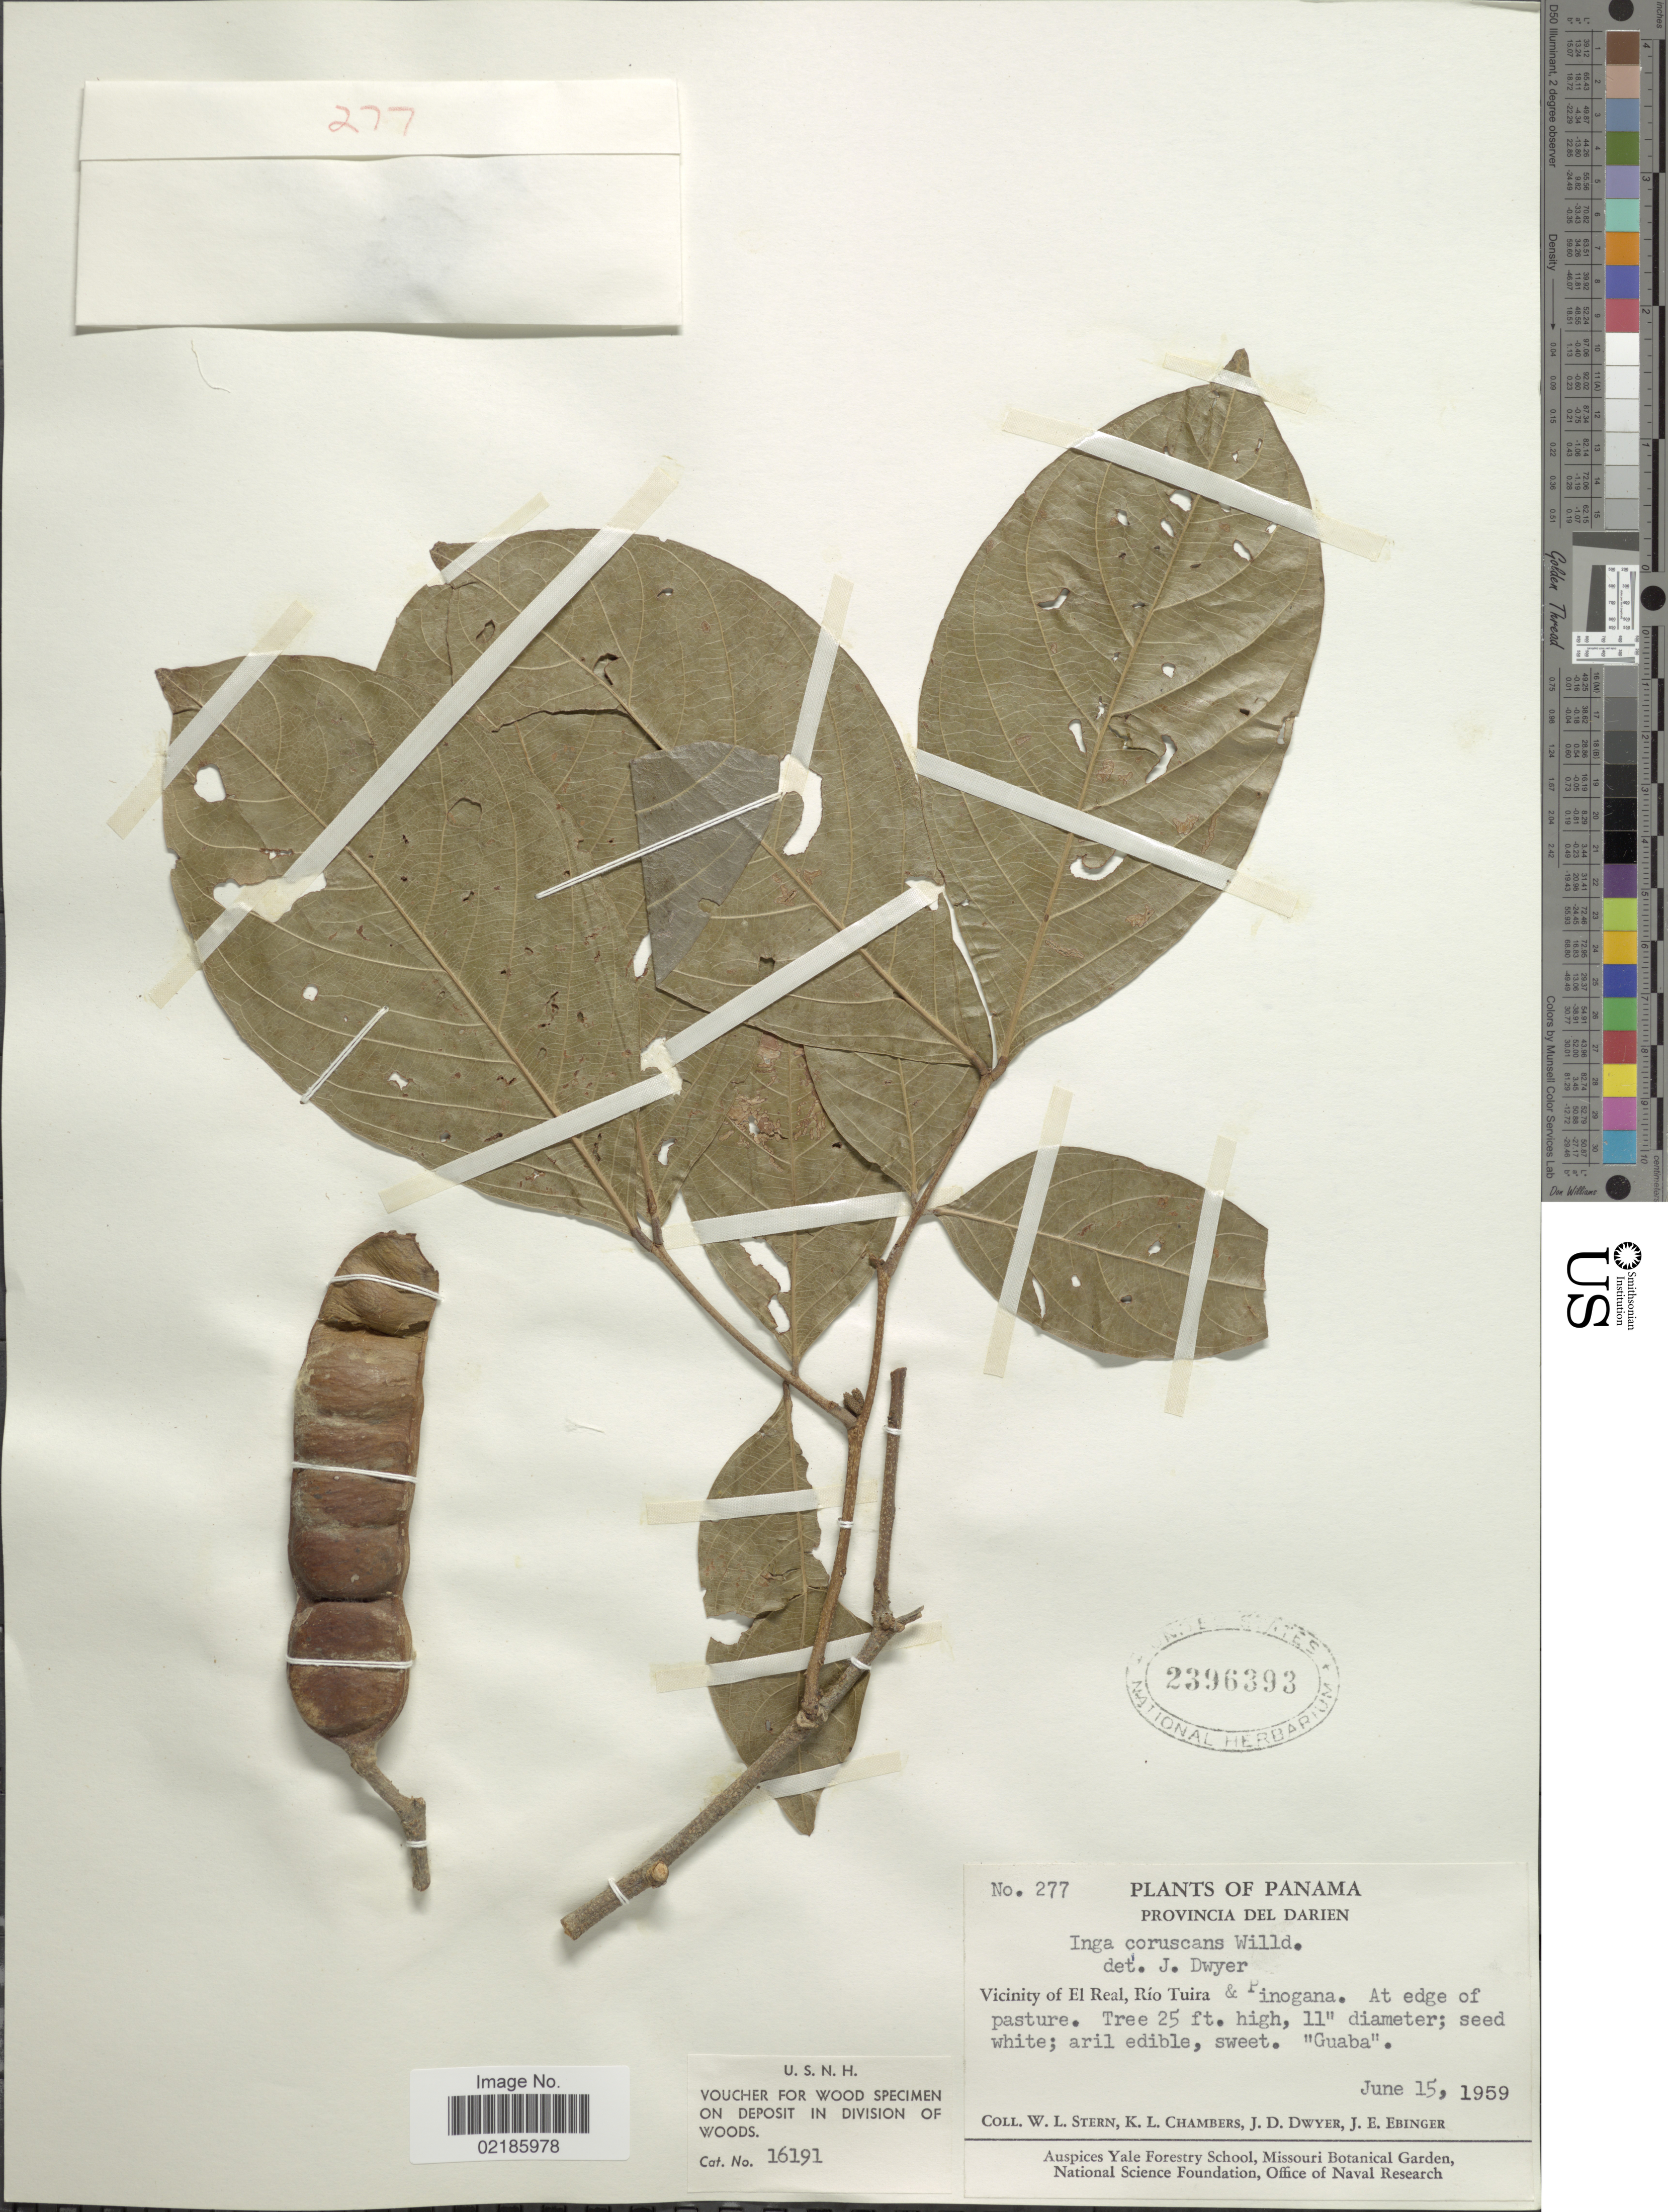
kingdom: Plantae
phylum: Tracheophyta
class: Magnoliopsida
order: Fabales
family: Fabaceae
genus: Inga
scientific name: Inga coruscans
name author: Humb. & Bonpl. ex Willd.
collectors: W. L. Stern, K. Chambers, J. D. Dwyer & J. Ebinger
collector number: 277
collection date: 1959-06-15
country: Panama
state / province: Darién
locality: Vicinity of El Real, Rio Tuira & Pinogana. At edge of pastures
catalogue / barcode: US 2396393